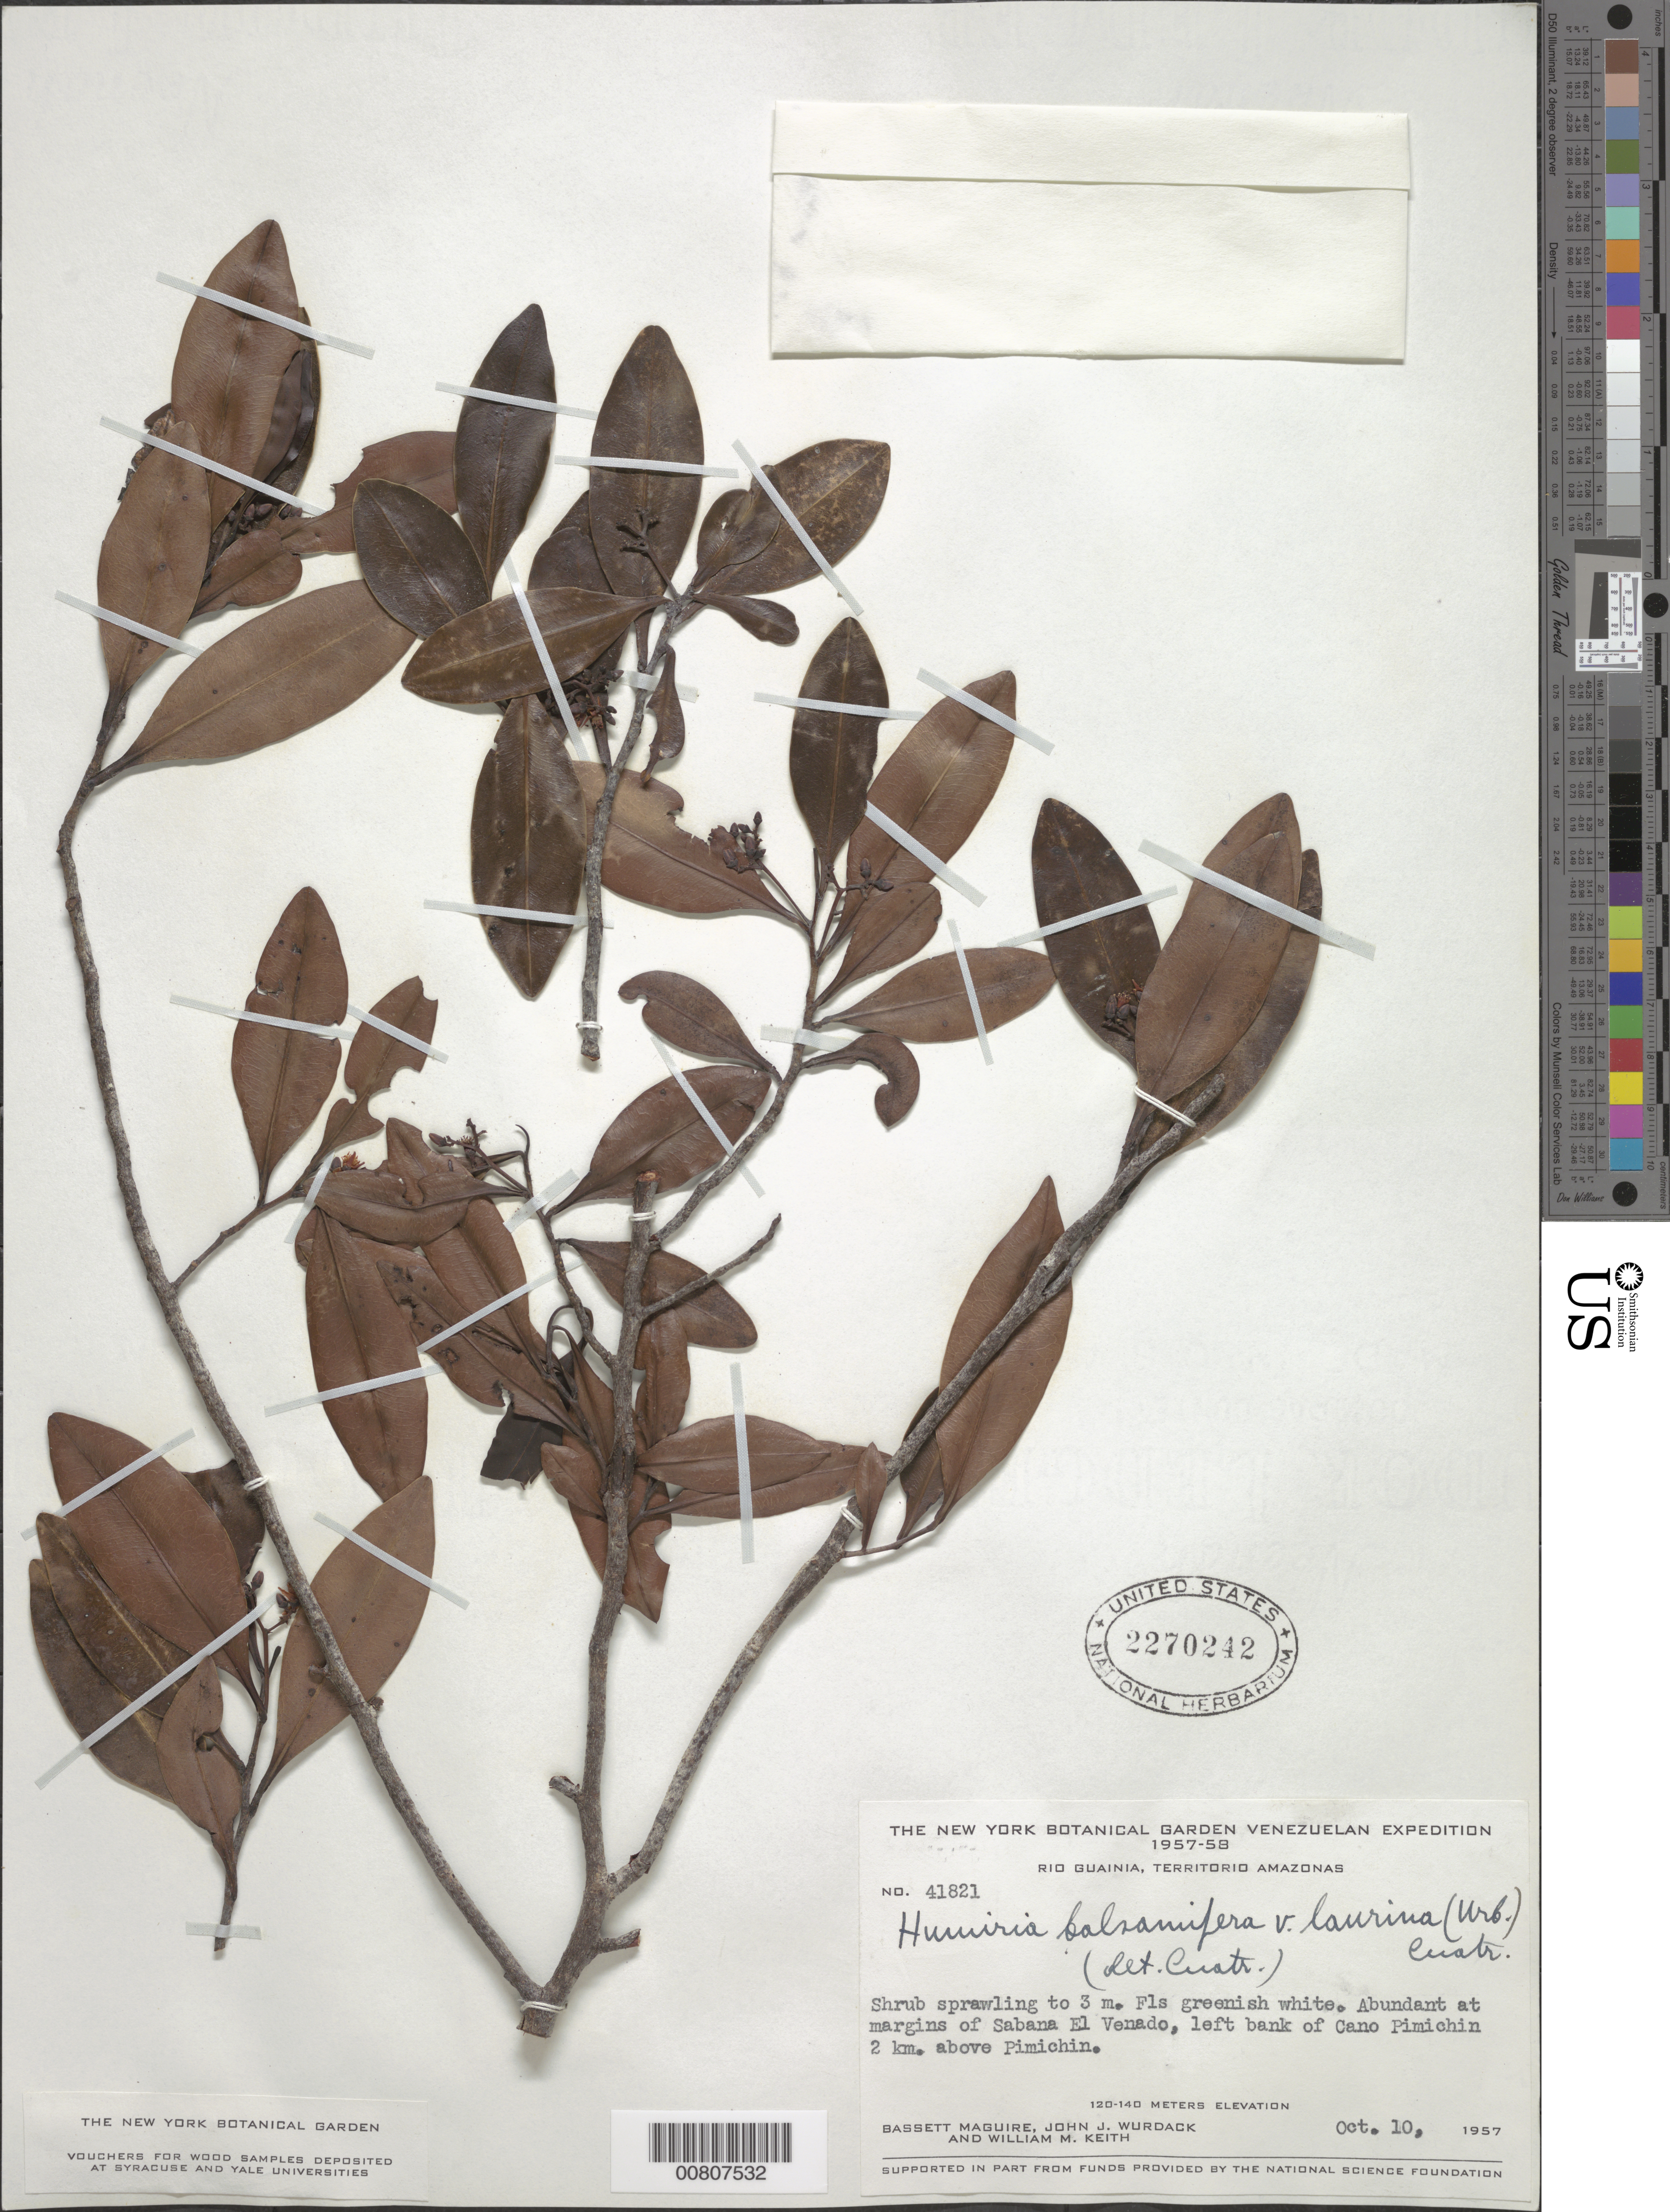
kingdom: Plantae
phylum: Tracheophyta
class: Magnoliopsida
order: Malpighiales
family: Humiriaceae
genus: Humiria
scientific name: Humiria balsamifera var. laurina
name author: Cuatrec.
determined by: Cuatrecasas, J.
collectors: B. Maguire, J. J. Wurdack & W. Keith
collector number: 41821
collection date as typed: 10-Oct-57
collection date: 1957-10-10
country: Venezuela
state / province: Amazonas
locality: Río Guainía, Sabana El Venado, left bank of Caño Pimichin, 2 km above Pimichin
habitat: Margins of savanna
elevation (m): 120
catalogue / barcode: US 2270242